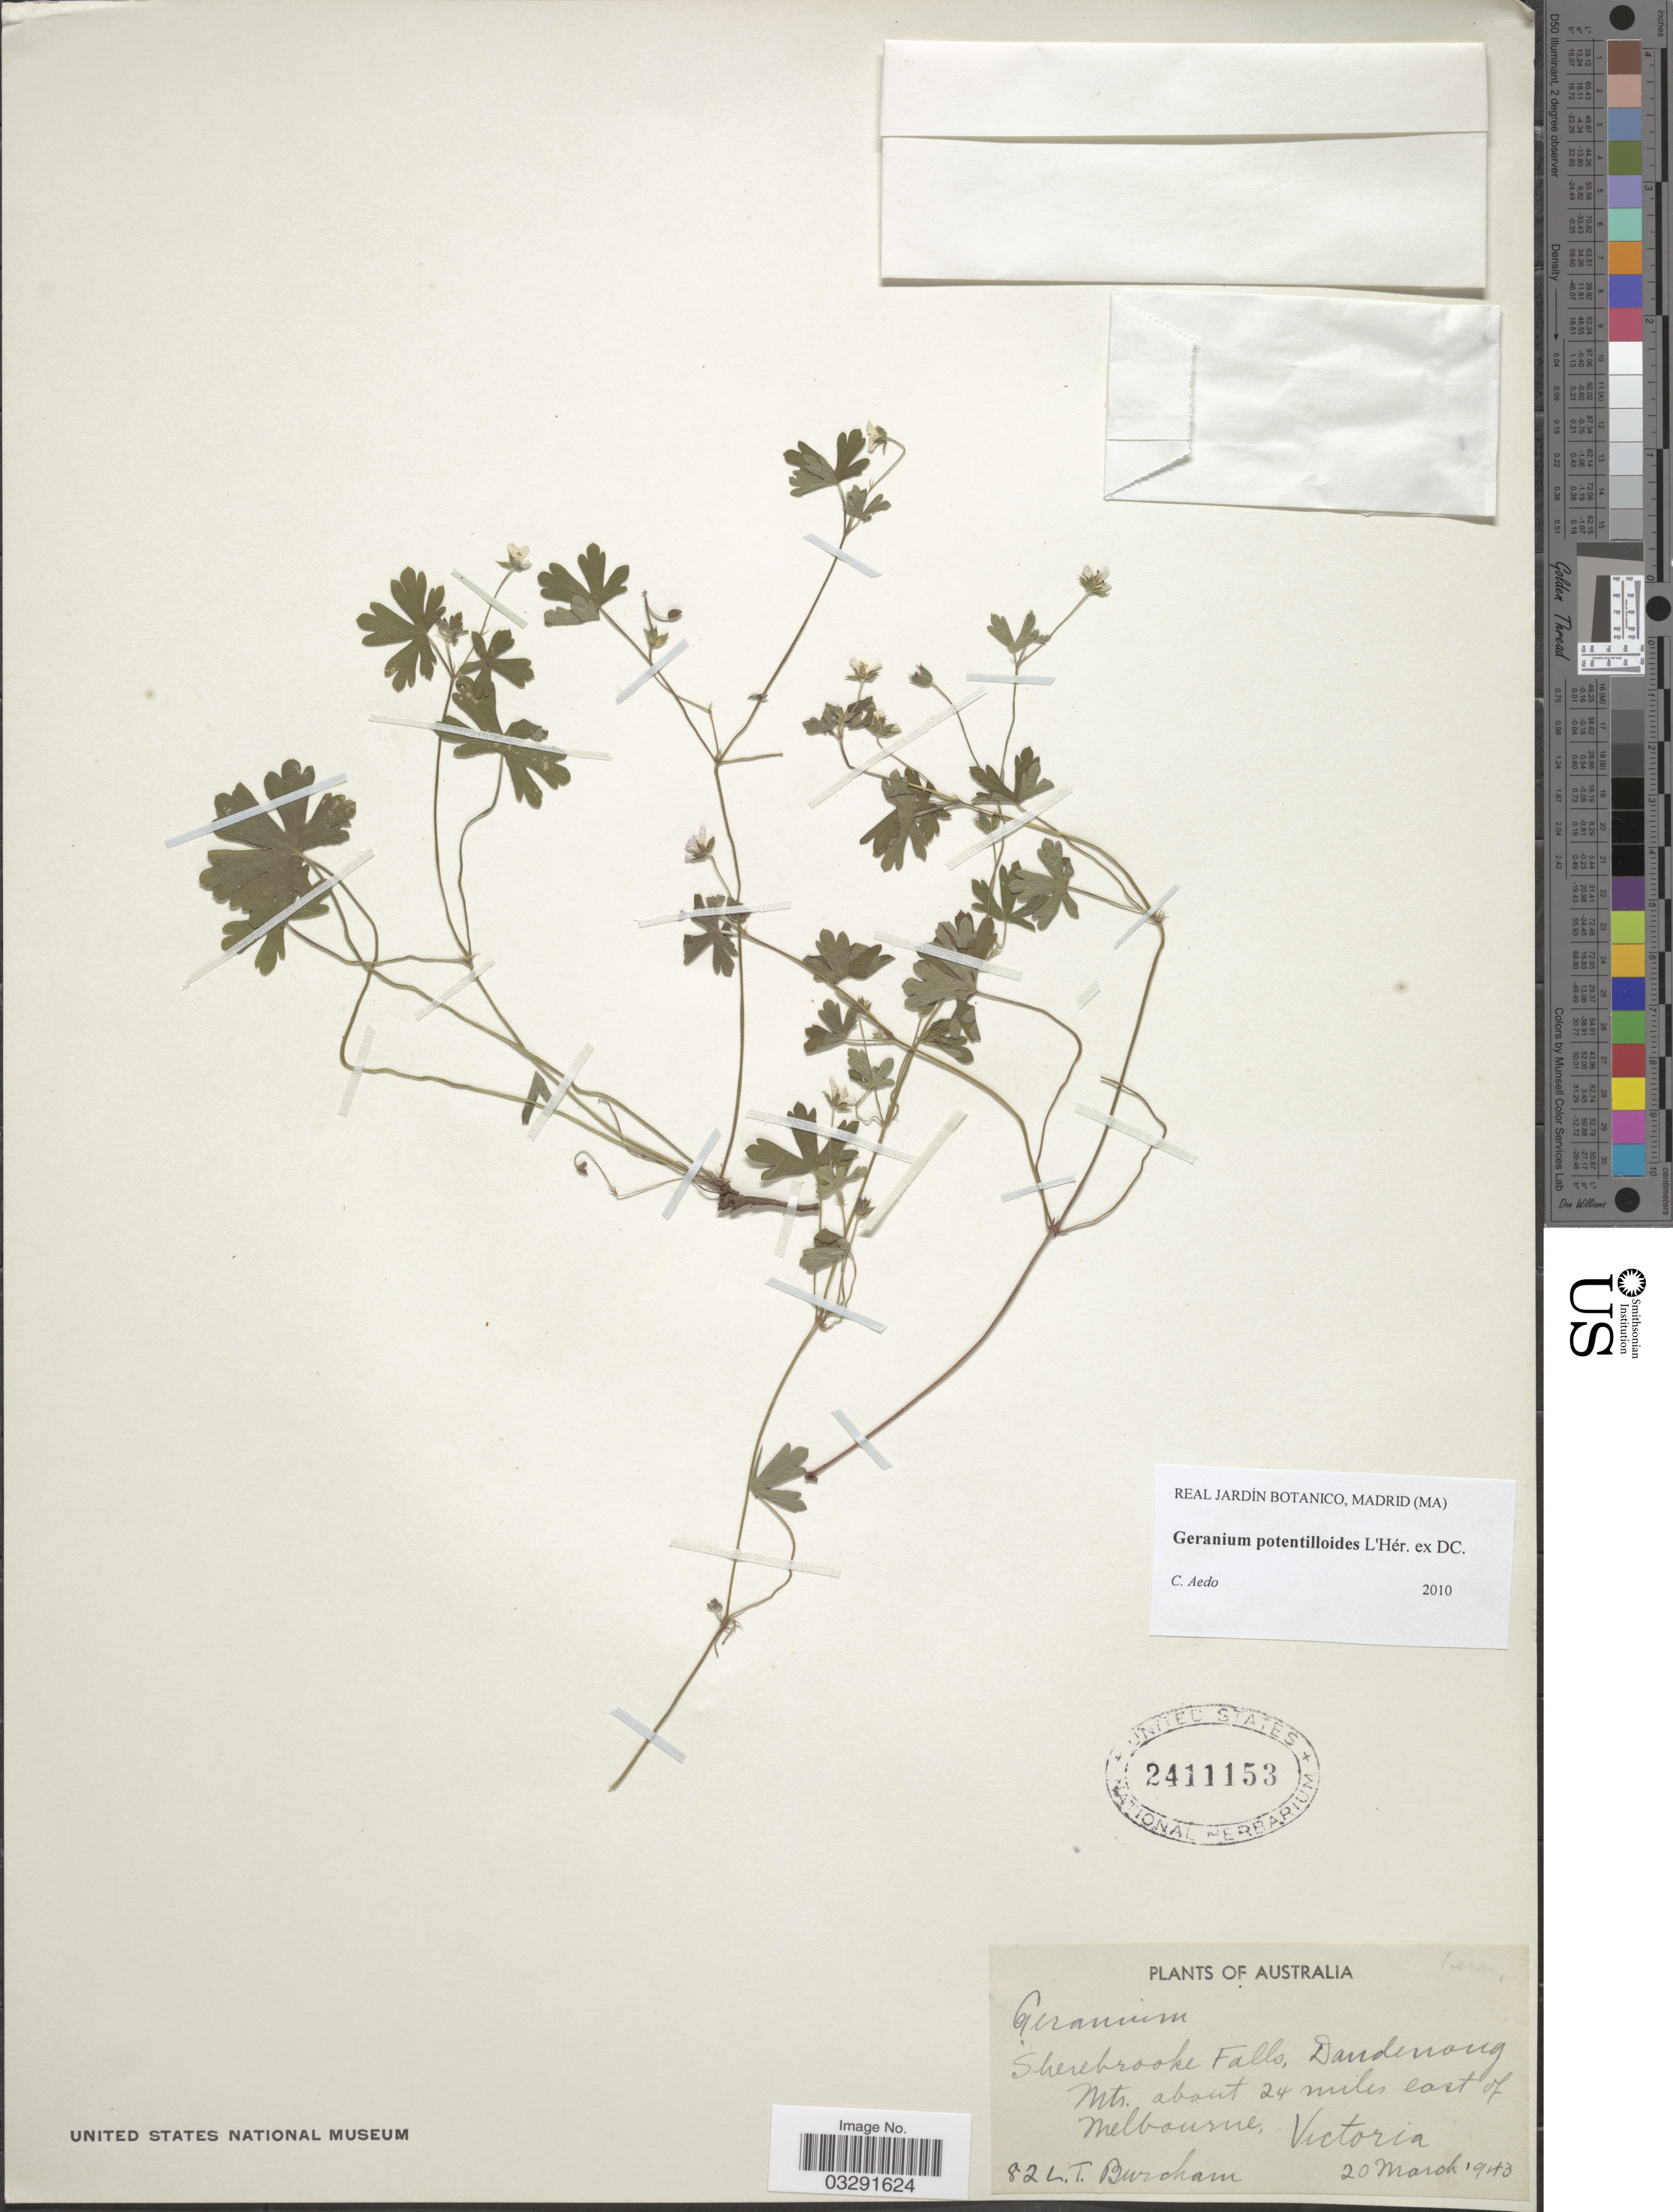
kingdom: Plantae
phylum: Tracheophyta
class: Magnoliopsida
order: Geraniales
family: Geraniaceae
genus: Geranium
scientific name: Geranium potentilloides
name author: L'Hér. ex DC.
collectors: L. Burcham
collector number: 82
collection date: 1943-03-20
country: Australia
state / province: Victoria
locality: Sherebrooke Falls, Dandenong Mts. about 24 miles east of Melbourne, Victoria.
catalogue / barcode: US 2411153